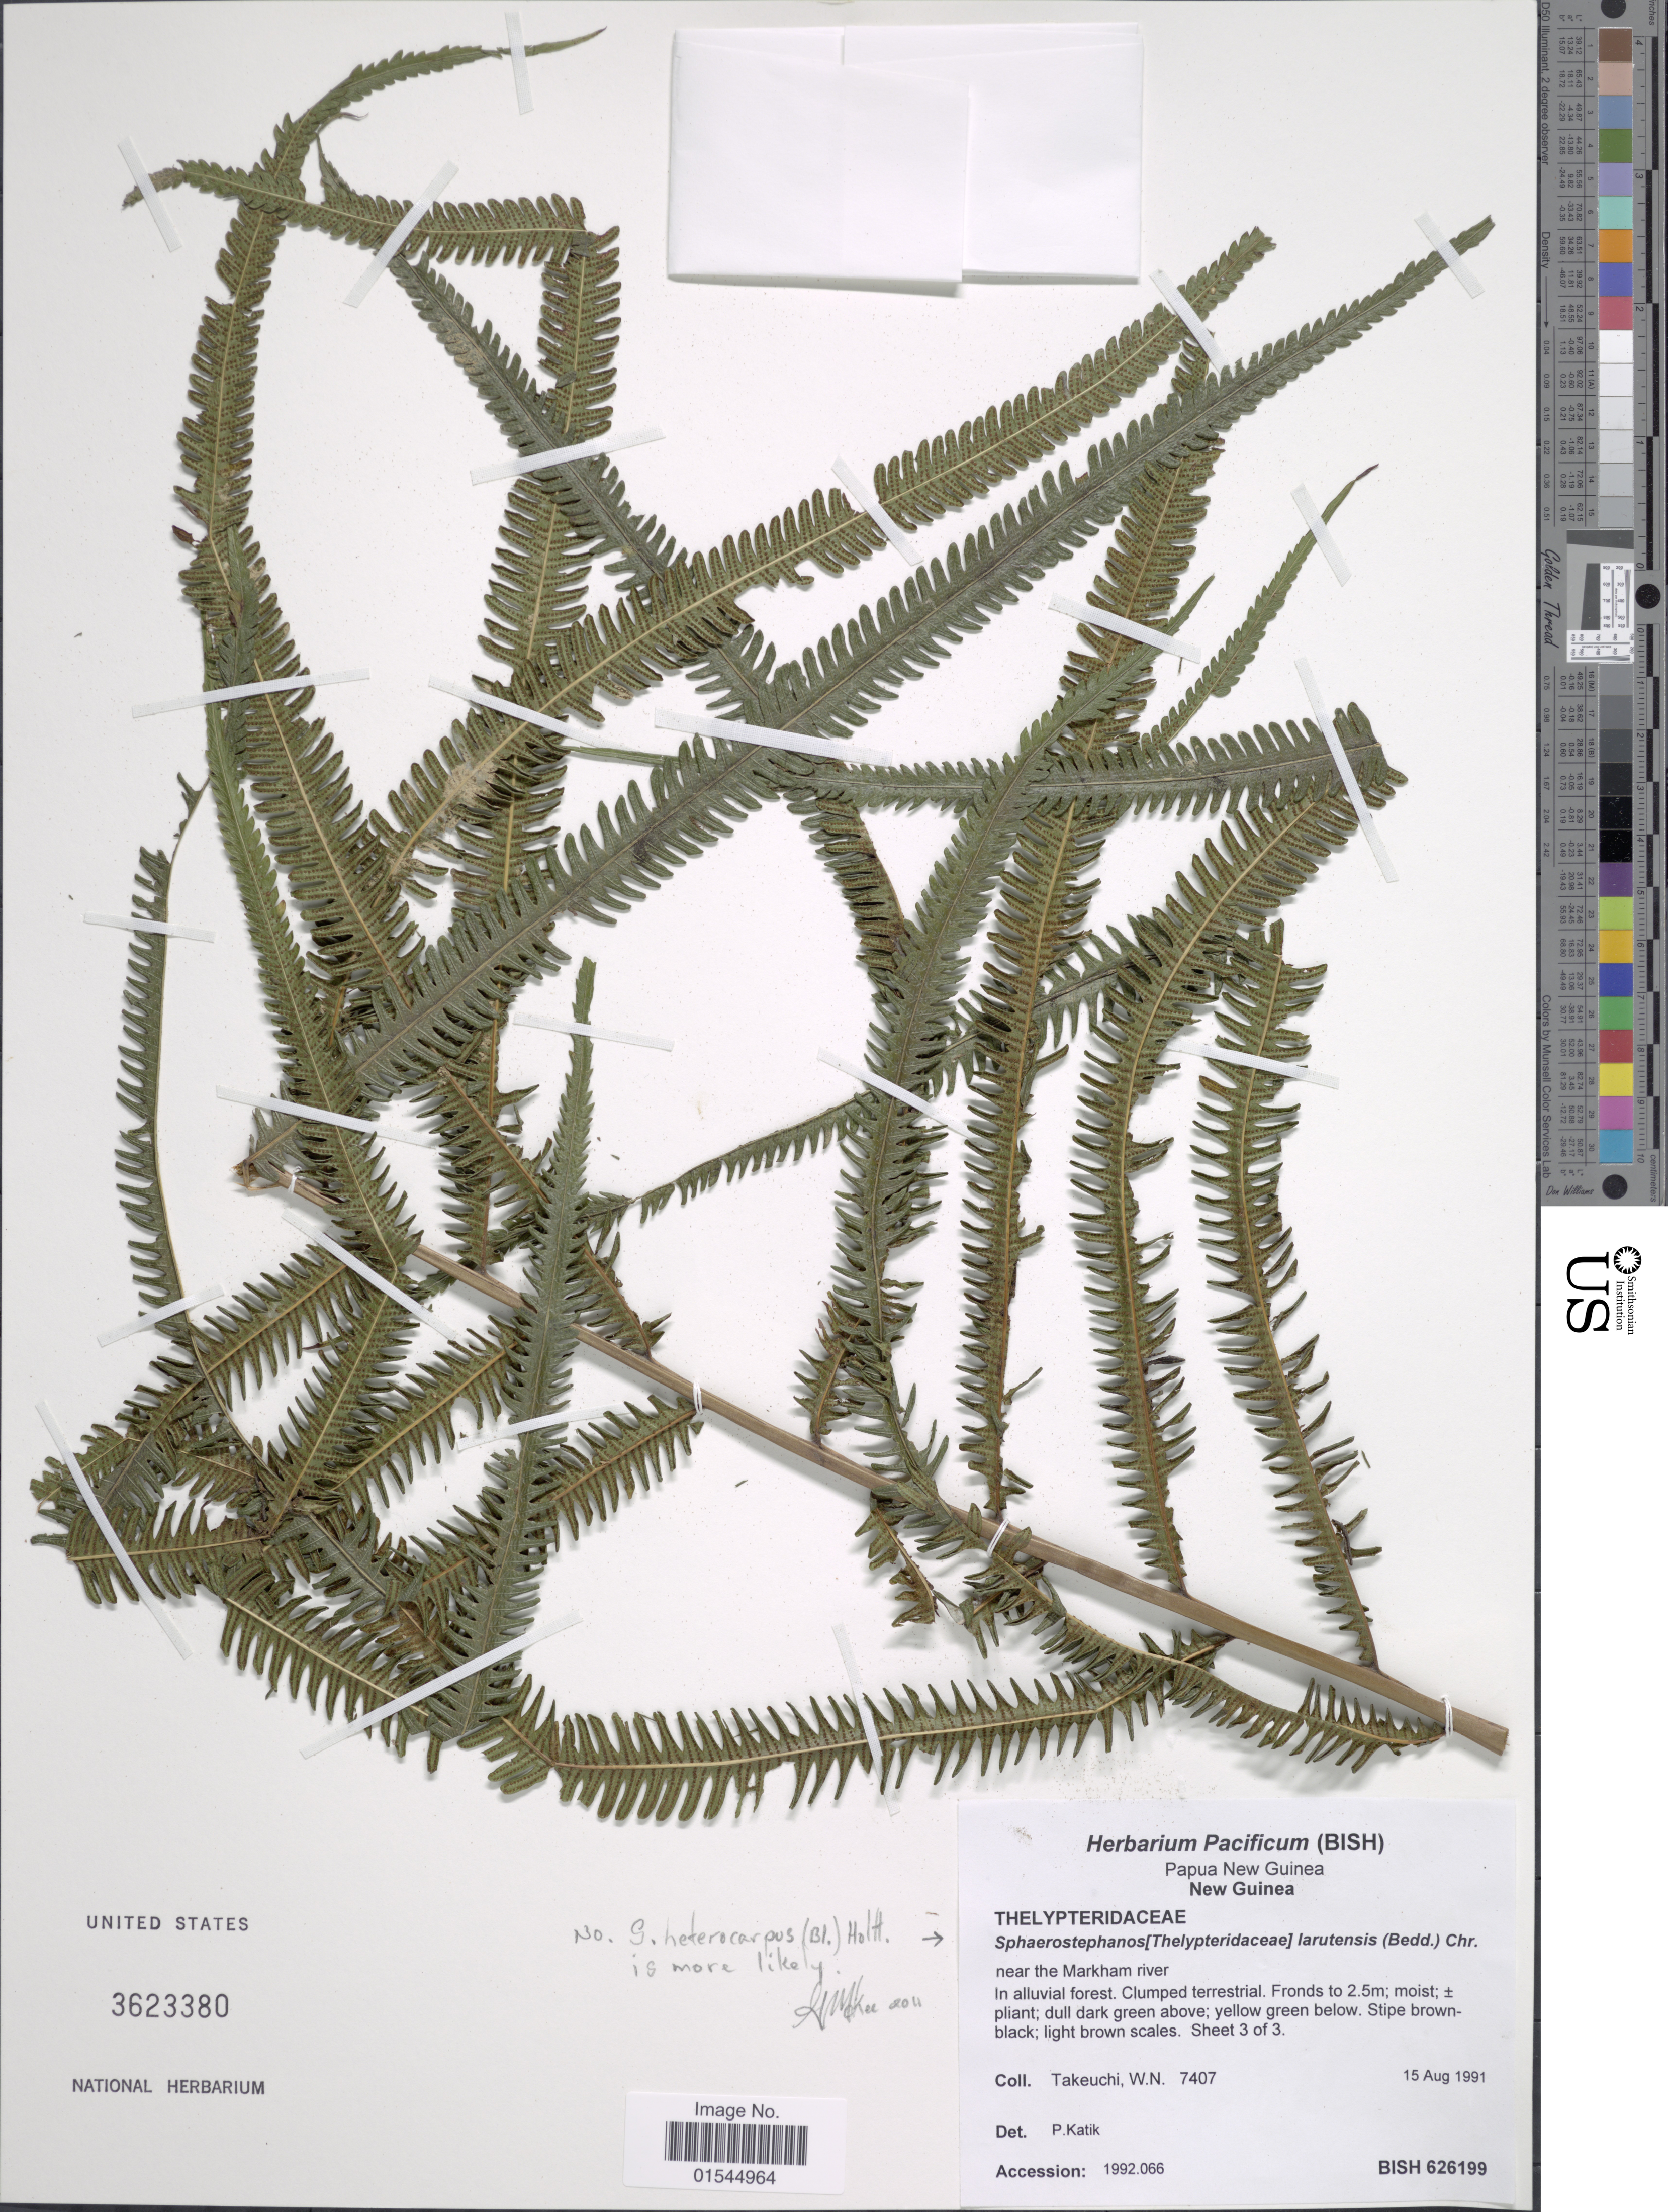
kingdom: Plantae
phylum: Tracheophyta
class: Polypodiopsida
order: Polypodiales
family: Thelypteridaceae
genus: Sphaerostephanos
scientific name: Sphaerostephanos heterocarpus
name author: (Blume) Holttum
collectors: W. N. Takeuchi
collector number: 7407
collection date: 1991-08-15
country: Papua New Guinea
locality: New Guinea. Near the Markham river.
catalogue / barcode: US 3623380